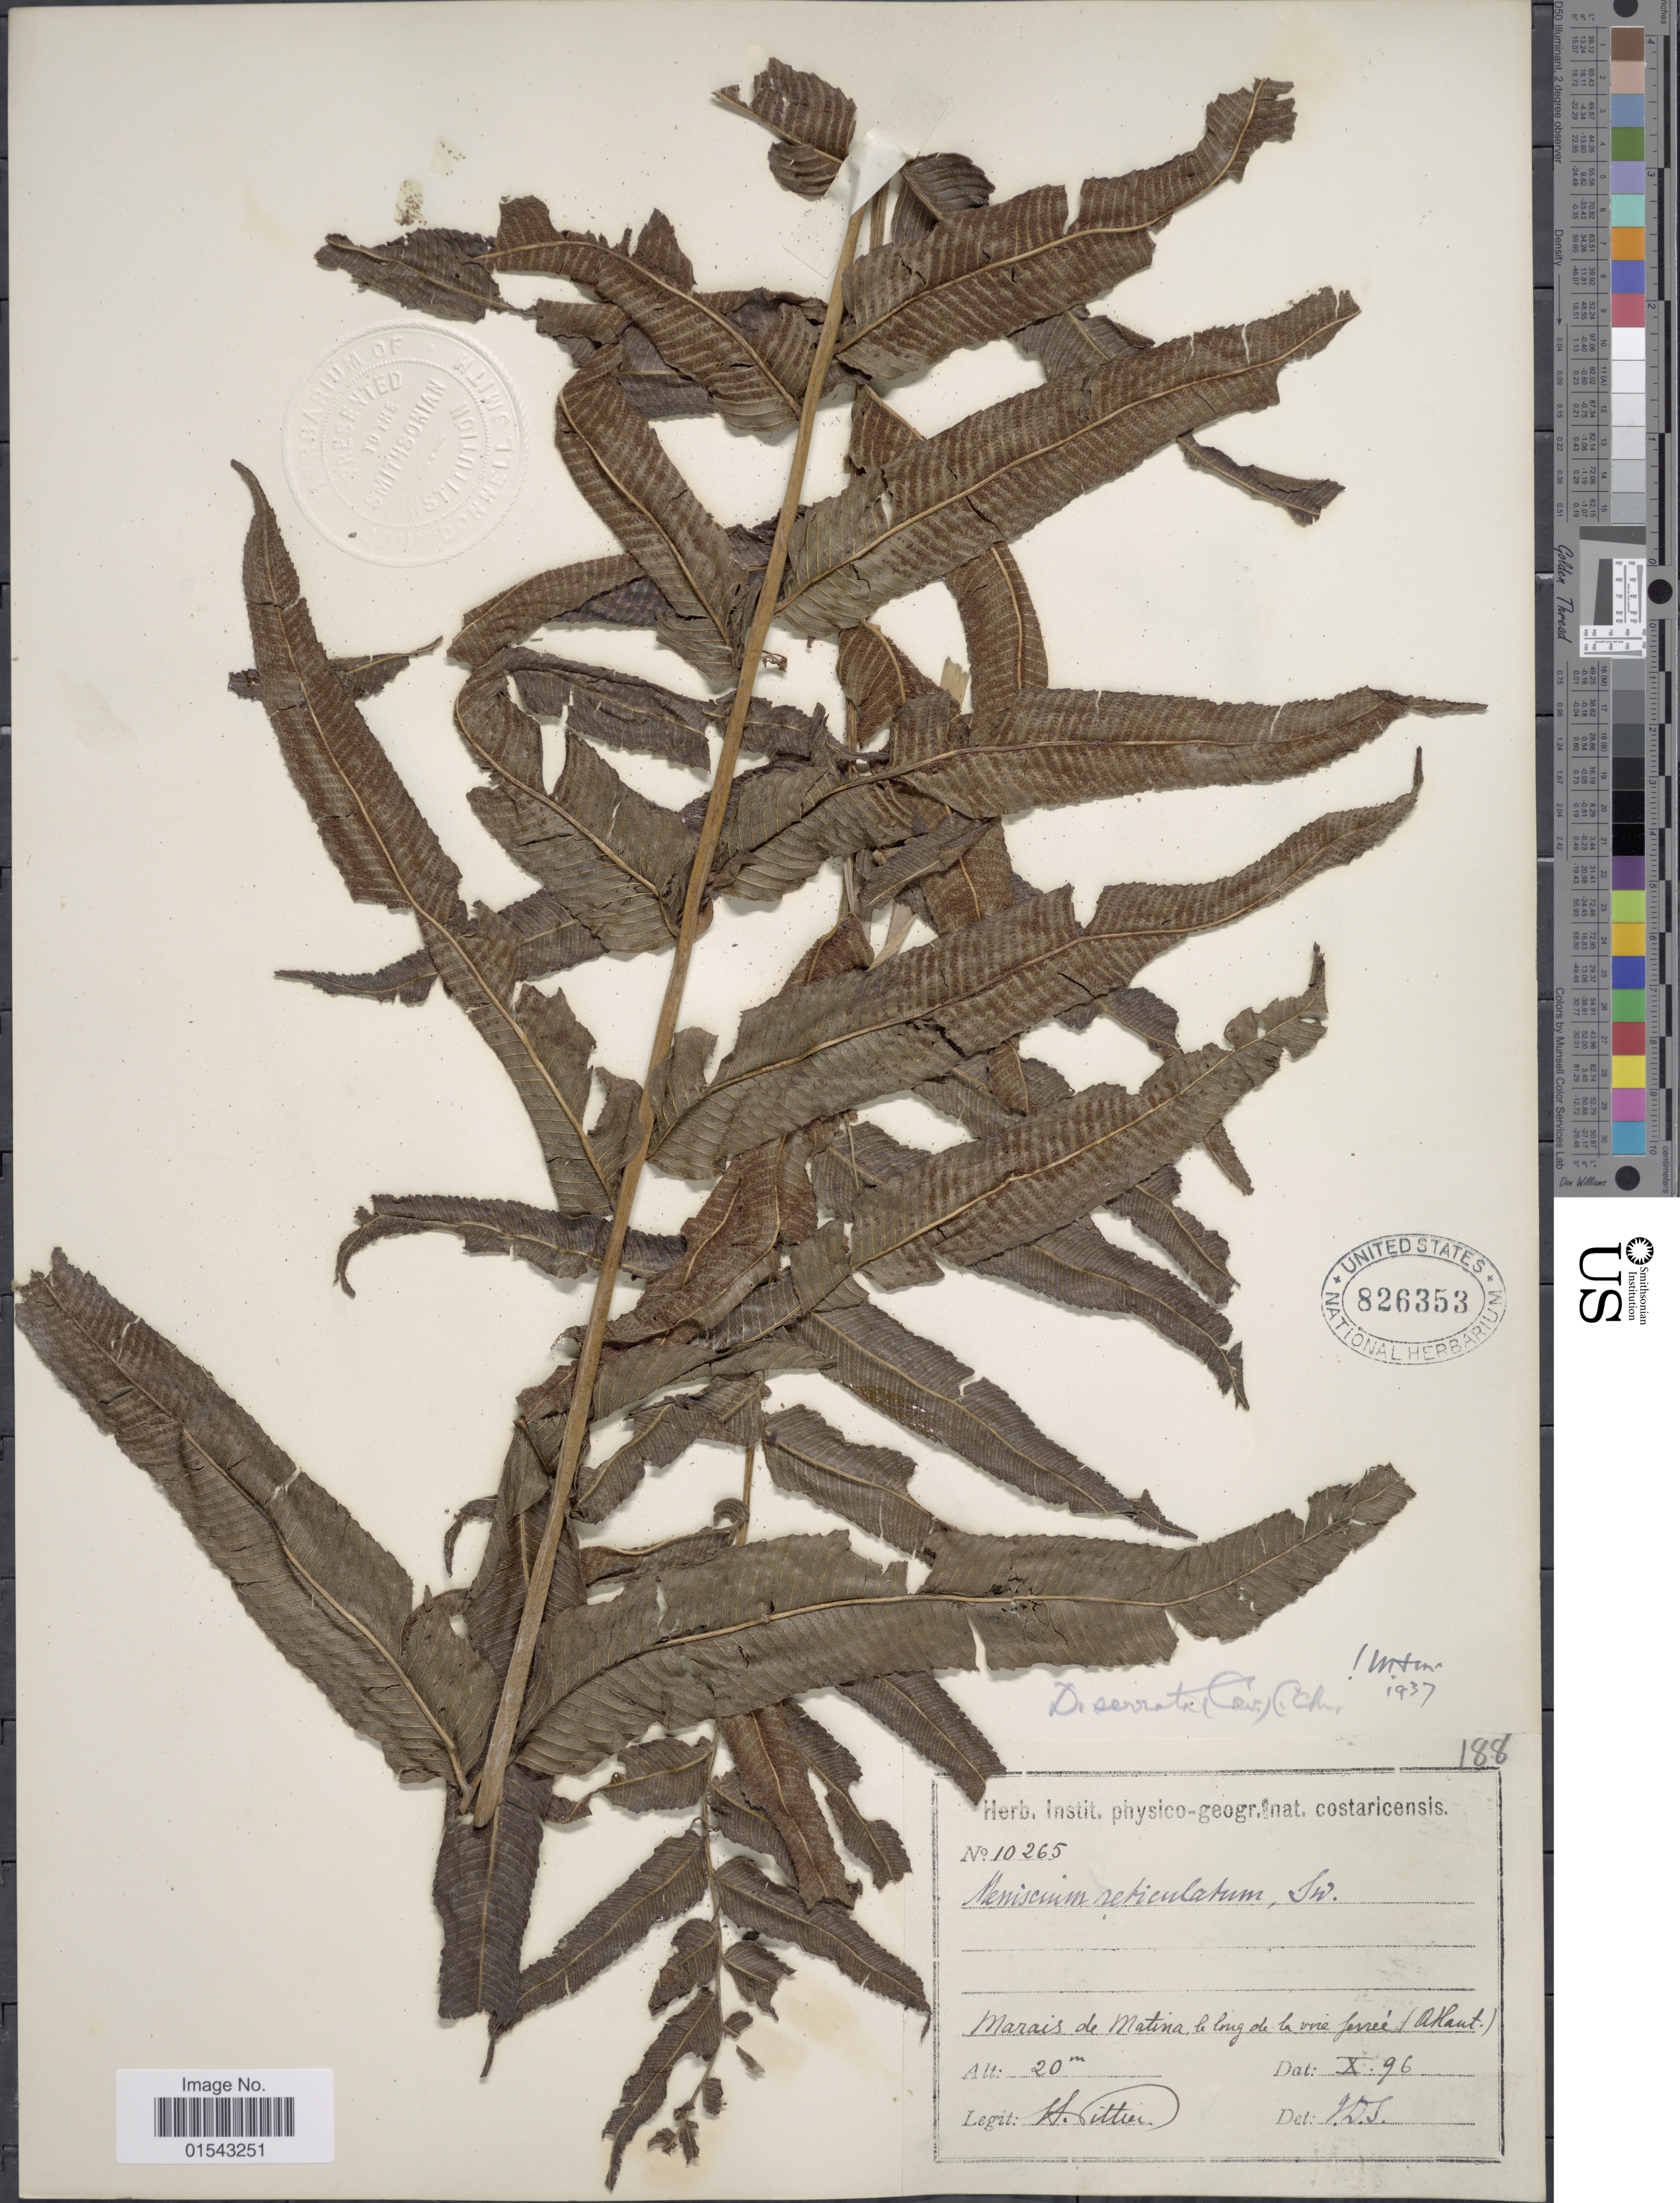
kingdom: Plantae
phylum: Tracheophyta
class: Polypodiopsida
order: Polypodiales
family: Thelypteridaceae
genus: Meniscium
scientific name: Meniscium serratum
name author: Cav.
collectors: H. F. Pittier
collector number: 10265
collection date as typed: Transcribed d/m/y: /10/96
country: Costa Rica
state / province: Limón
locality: Marais de Matina, le long de la voie ferreé (Atlant)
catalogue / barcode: US 826353